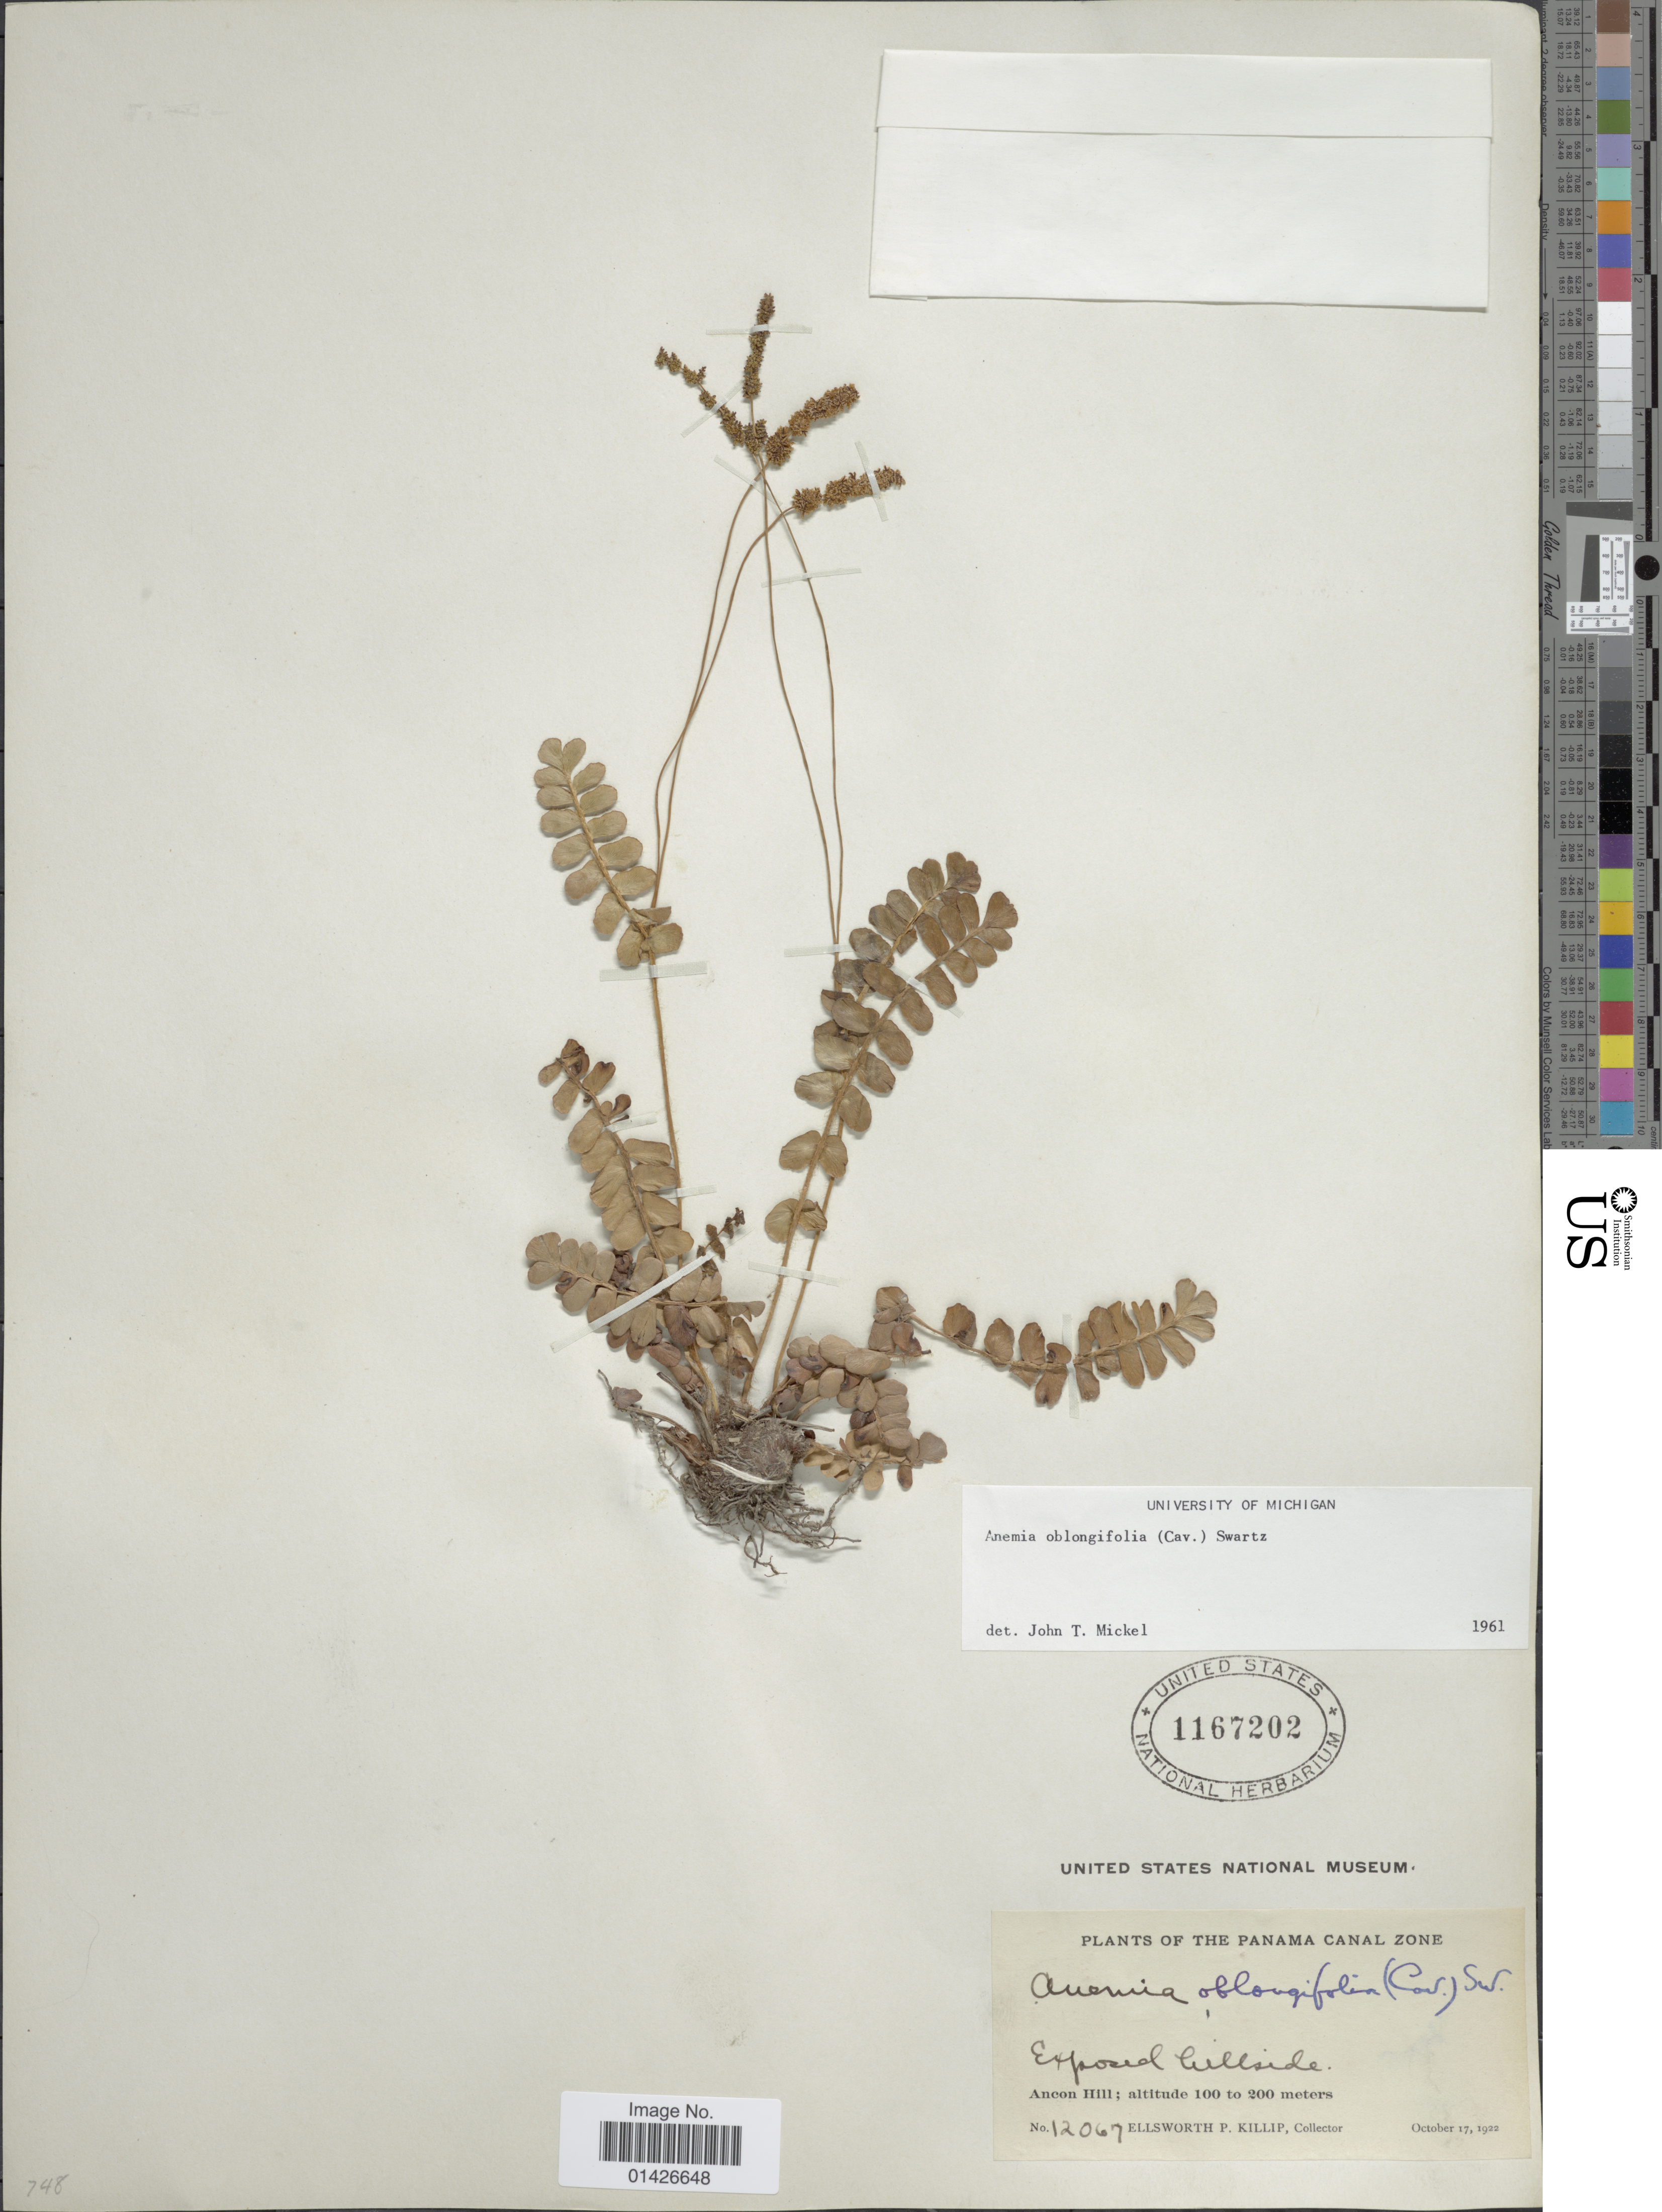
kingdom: Plantae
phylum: Tracheophyta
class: Polypodiopsida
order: Schizaeales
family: Anemiaceae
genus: Anemia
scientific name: Anemia oblongifolia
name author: (Cav.) Sw.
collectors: E. P. Killip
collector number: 12067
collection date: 1922-10-17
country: Panama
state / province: Colón / Panamá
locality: The Panama Canal Zone, Ancon Hill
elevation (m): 100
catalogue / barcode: US 1167202